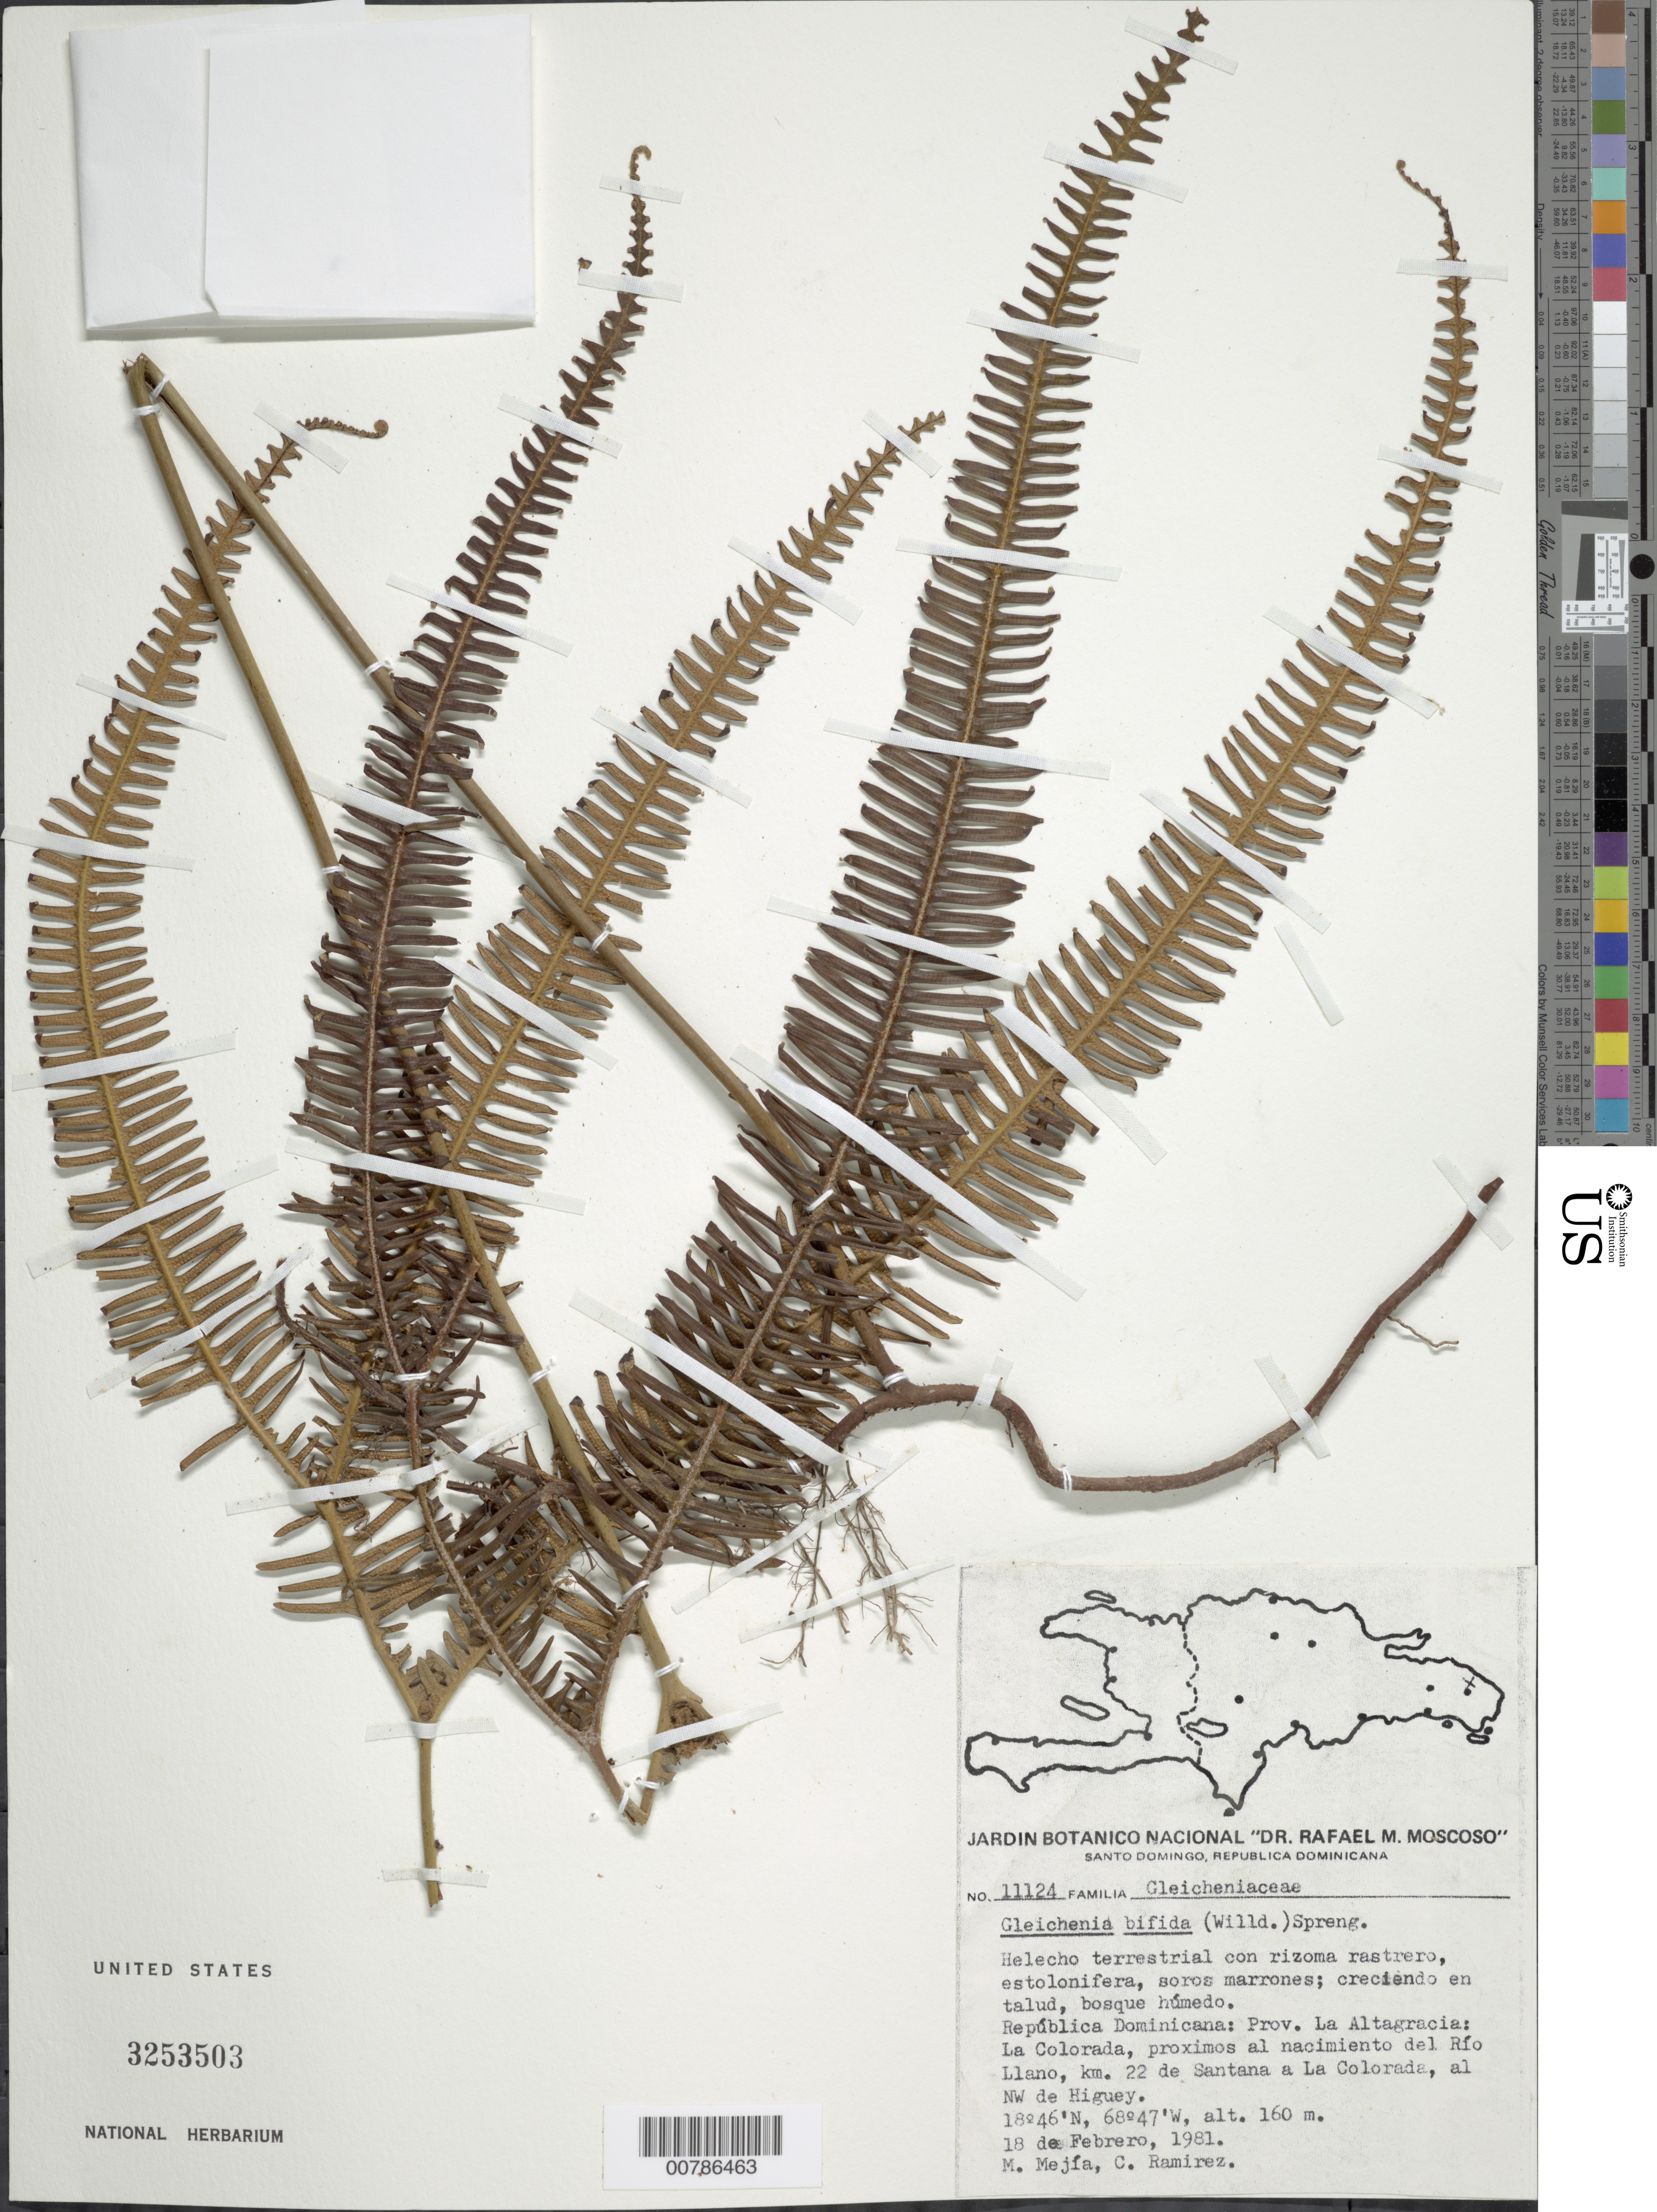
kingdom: Plantae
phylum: Tracheophyta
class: Polypodiopsida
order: Gleicheniales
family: Gleicheniaceae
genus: Sticherus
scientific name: Sticherus bifidus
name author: (Willd.) Ching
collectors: M. Mejia & C. Ramirez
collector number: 11124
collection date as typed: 18 Feb 1981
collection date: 1981-02-18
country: Dominican Republic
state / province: La Altagracia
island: Hispaniola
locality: La Colorada, Río Llano, km 22 de Santana a La Colorada, al NW de Higuey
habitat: Bosque húmedo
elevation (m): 160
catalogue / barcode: US 3253503